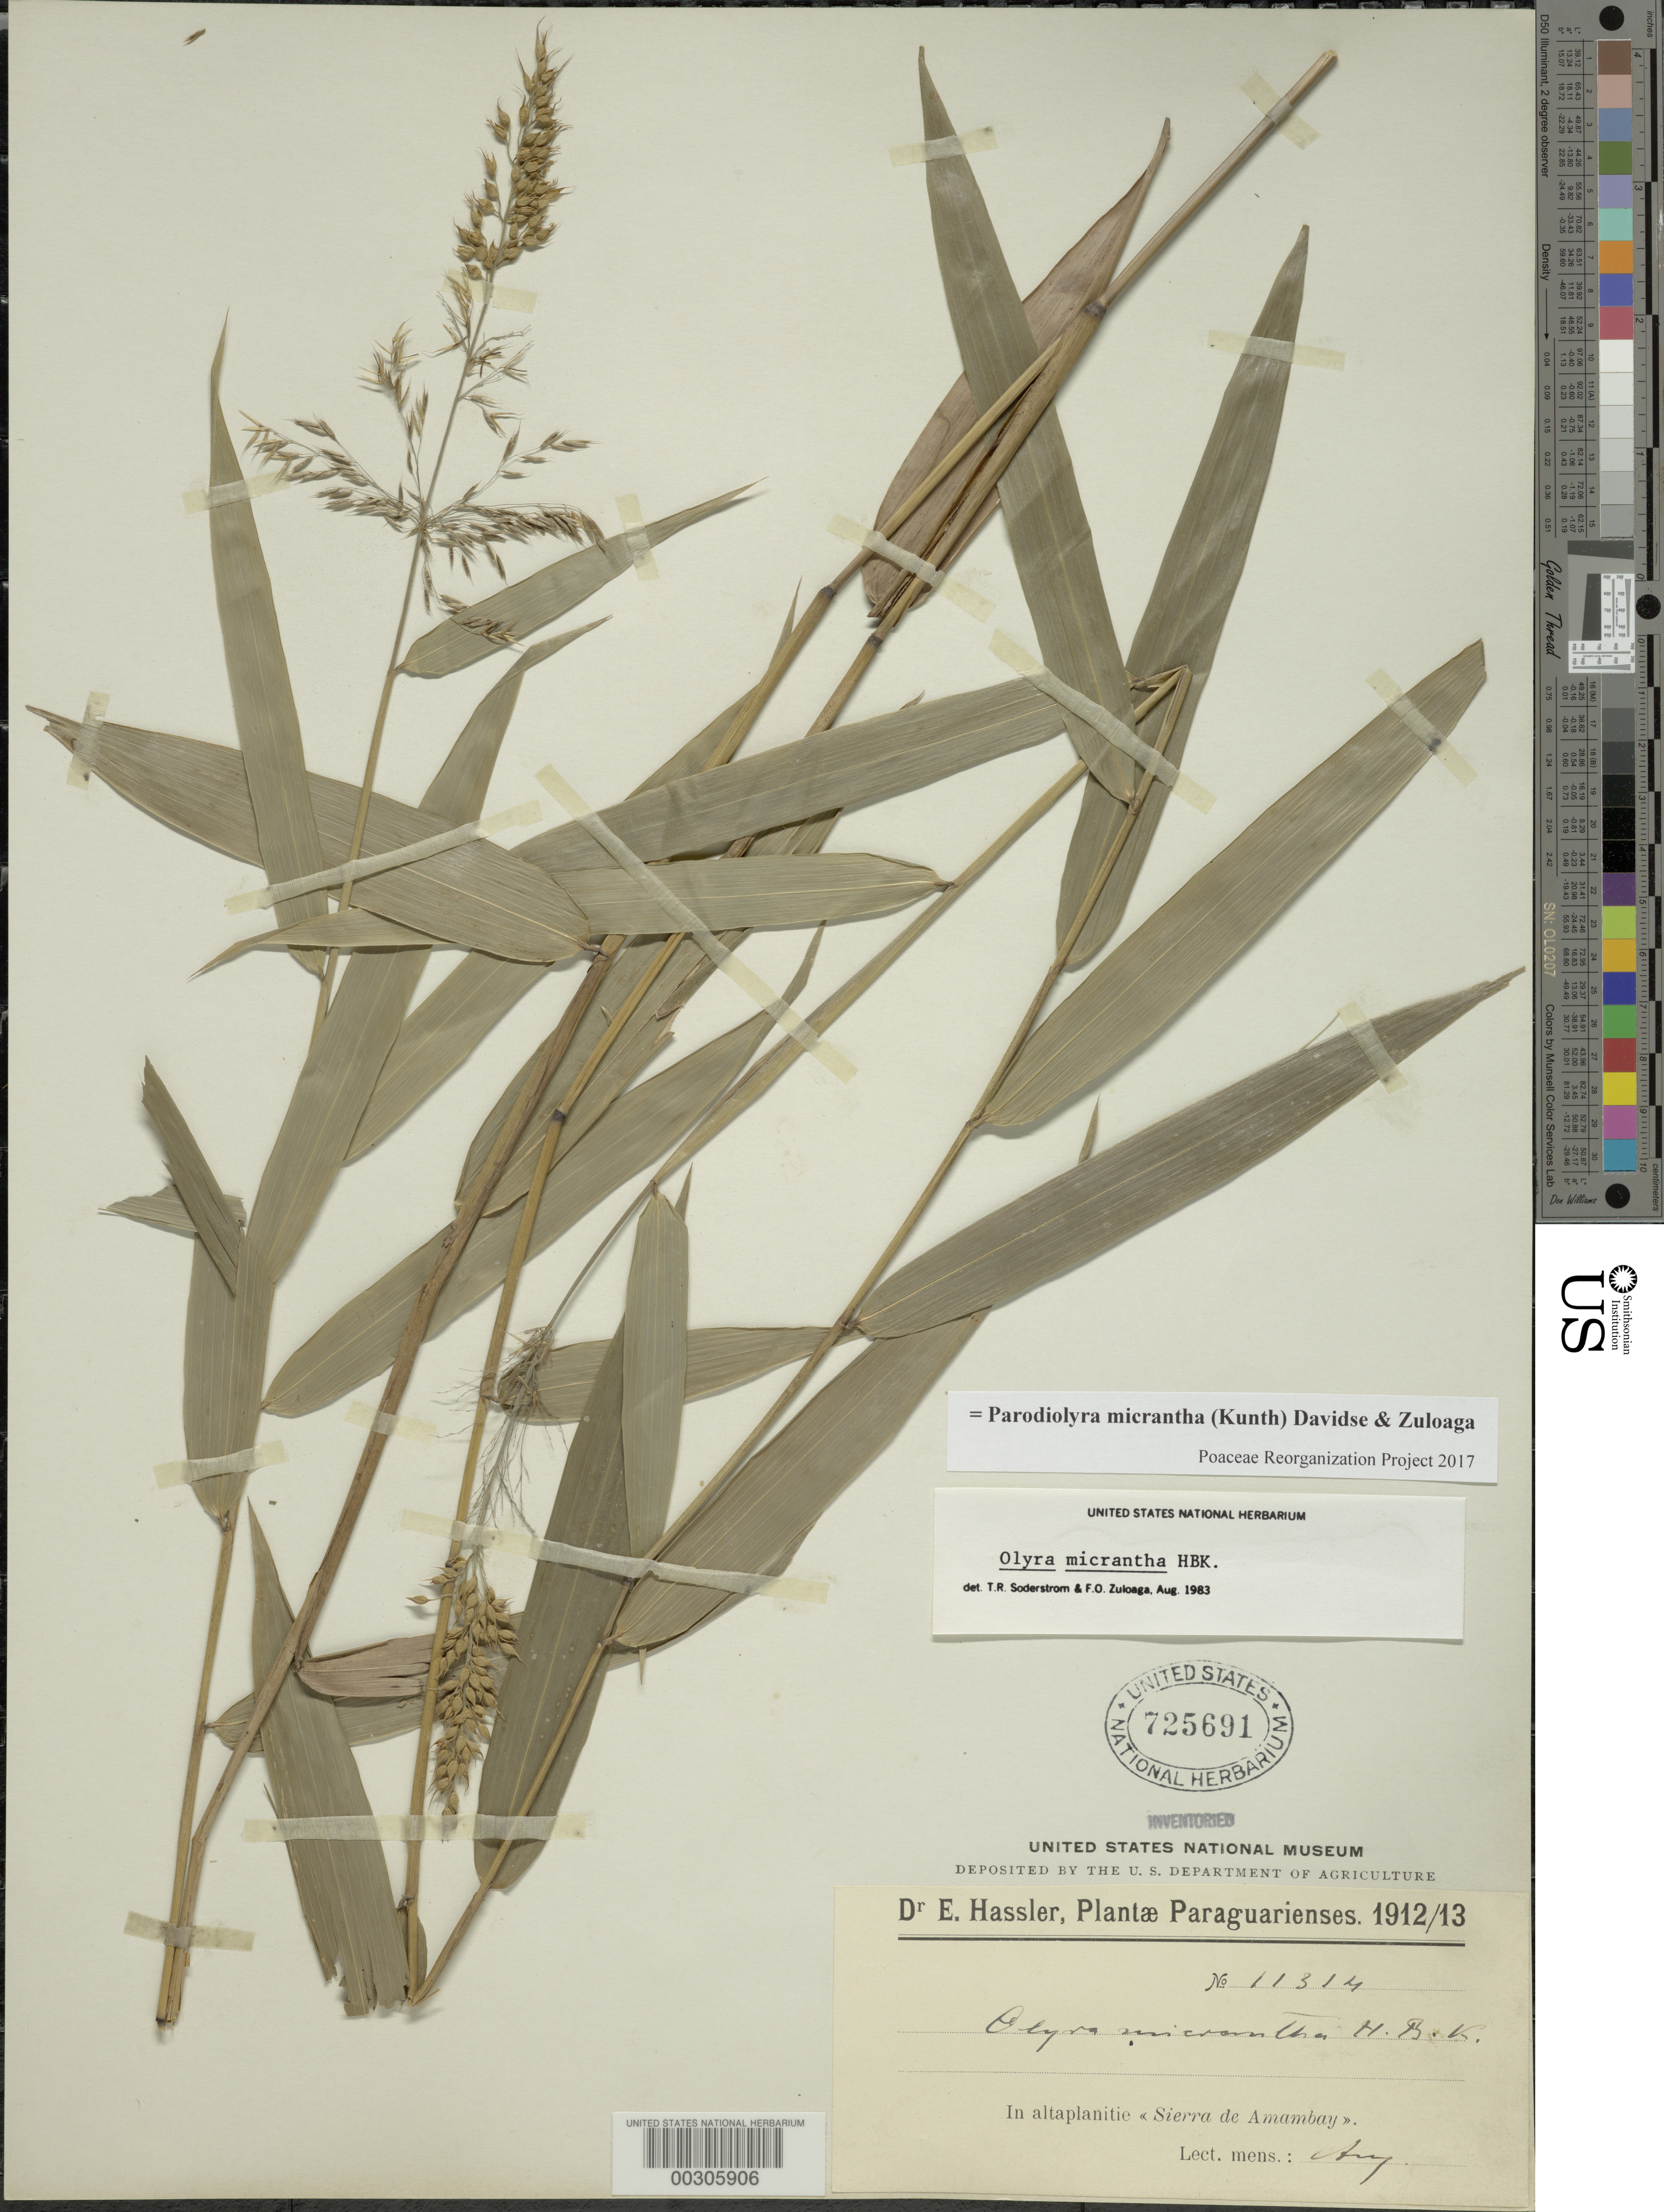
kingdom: Plantae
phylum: Tracheophyta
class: Liliopsida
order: Poales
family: Poaceae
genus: Parodiolyra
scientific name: Parodiolyra micrantha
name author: (Kunth) Davidse & Zuloaga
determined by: Poaceae Reorganization Project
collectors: E. Hassler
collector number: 11314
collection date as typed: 1912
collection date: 1912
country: Paraguay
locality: Sierra de amambay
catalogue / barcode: US 725691